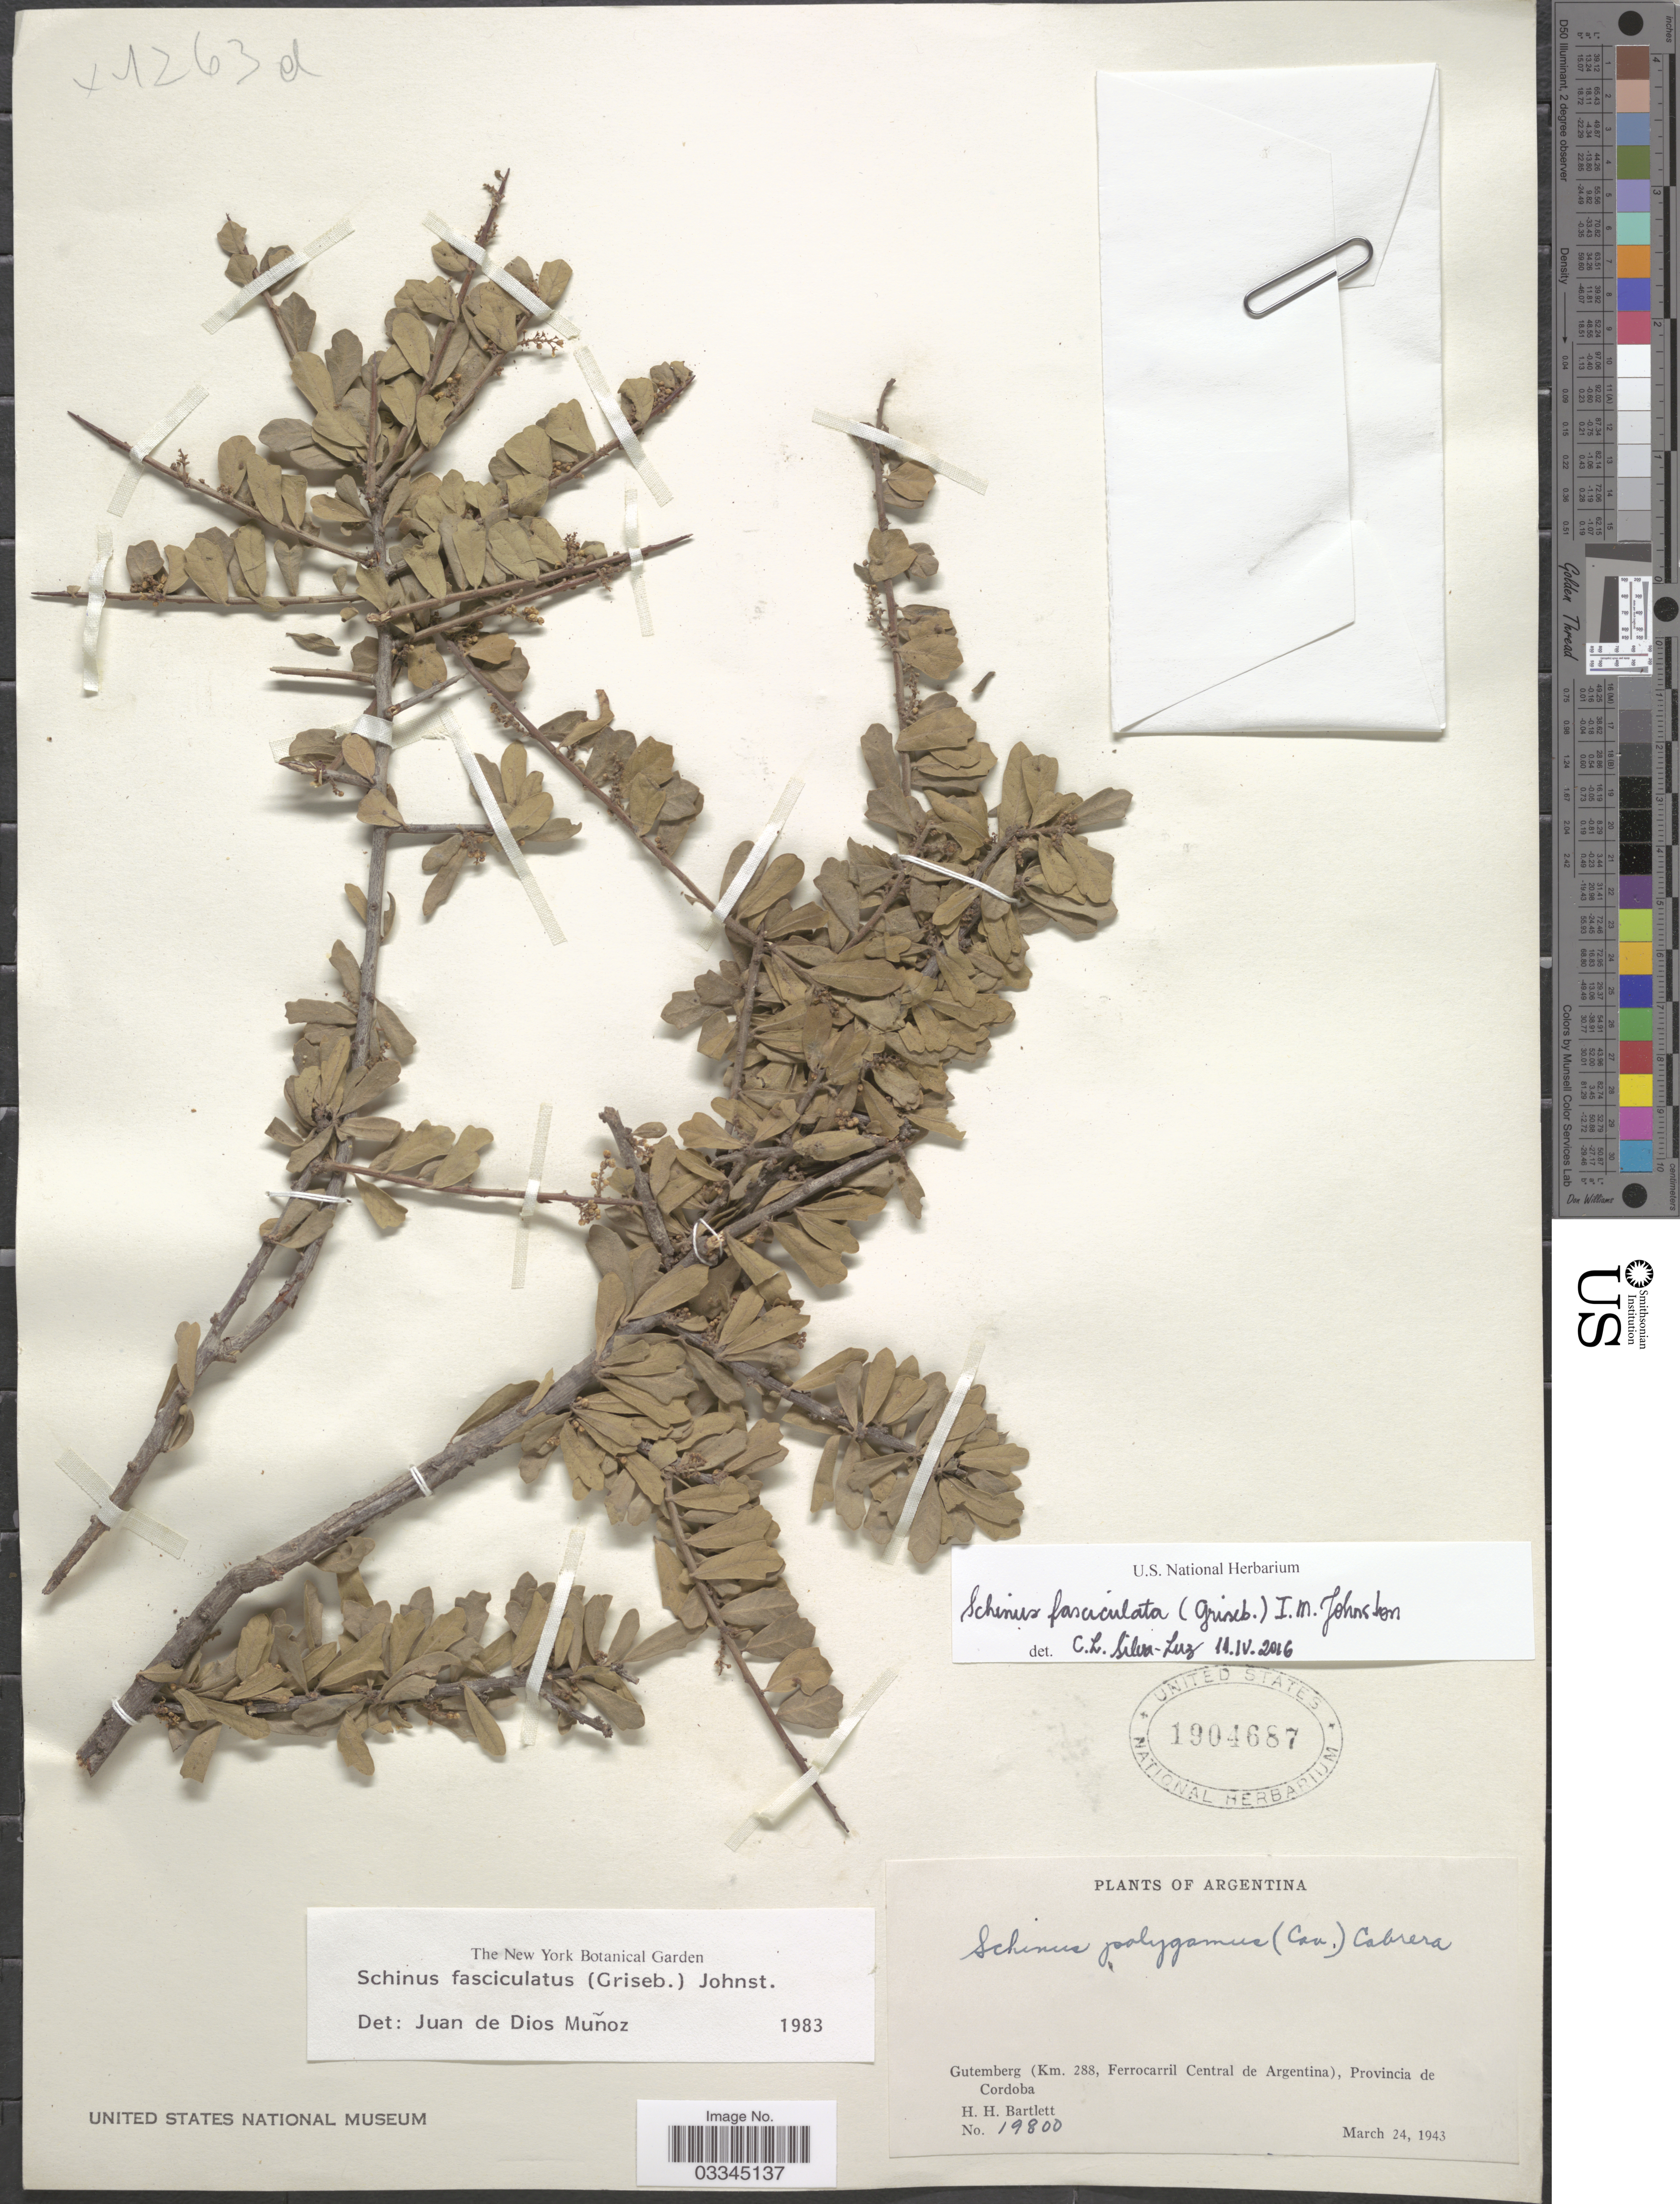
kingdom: Plantae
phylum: Tracheophyta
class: Magnoliopsida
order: Sapindales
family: Anacardiaceae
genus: Schinus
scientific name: Schinus fasciculata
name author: (Griseb.) I.M. Johnst.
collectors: H. H. Bartlett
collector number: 19800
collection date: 1943-03-24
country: Argentina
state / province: Cordoba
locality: Gutemberg (Km. 288, Ferrocarril Central de Argentina).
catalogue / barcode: US 1904687